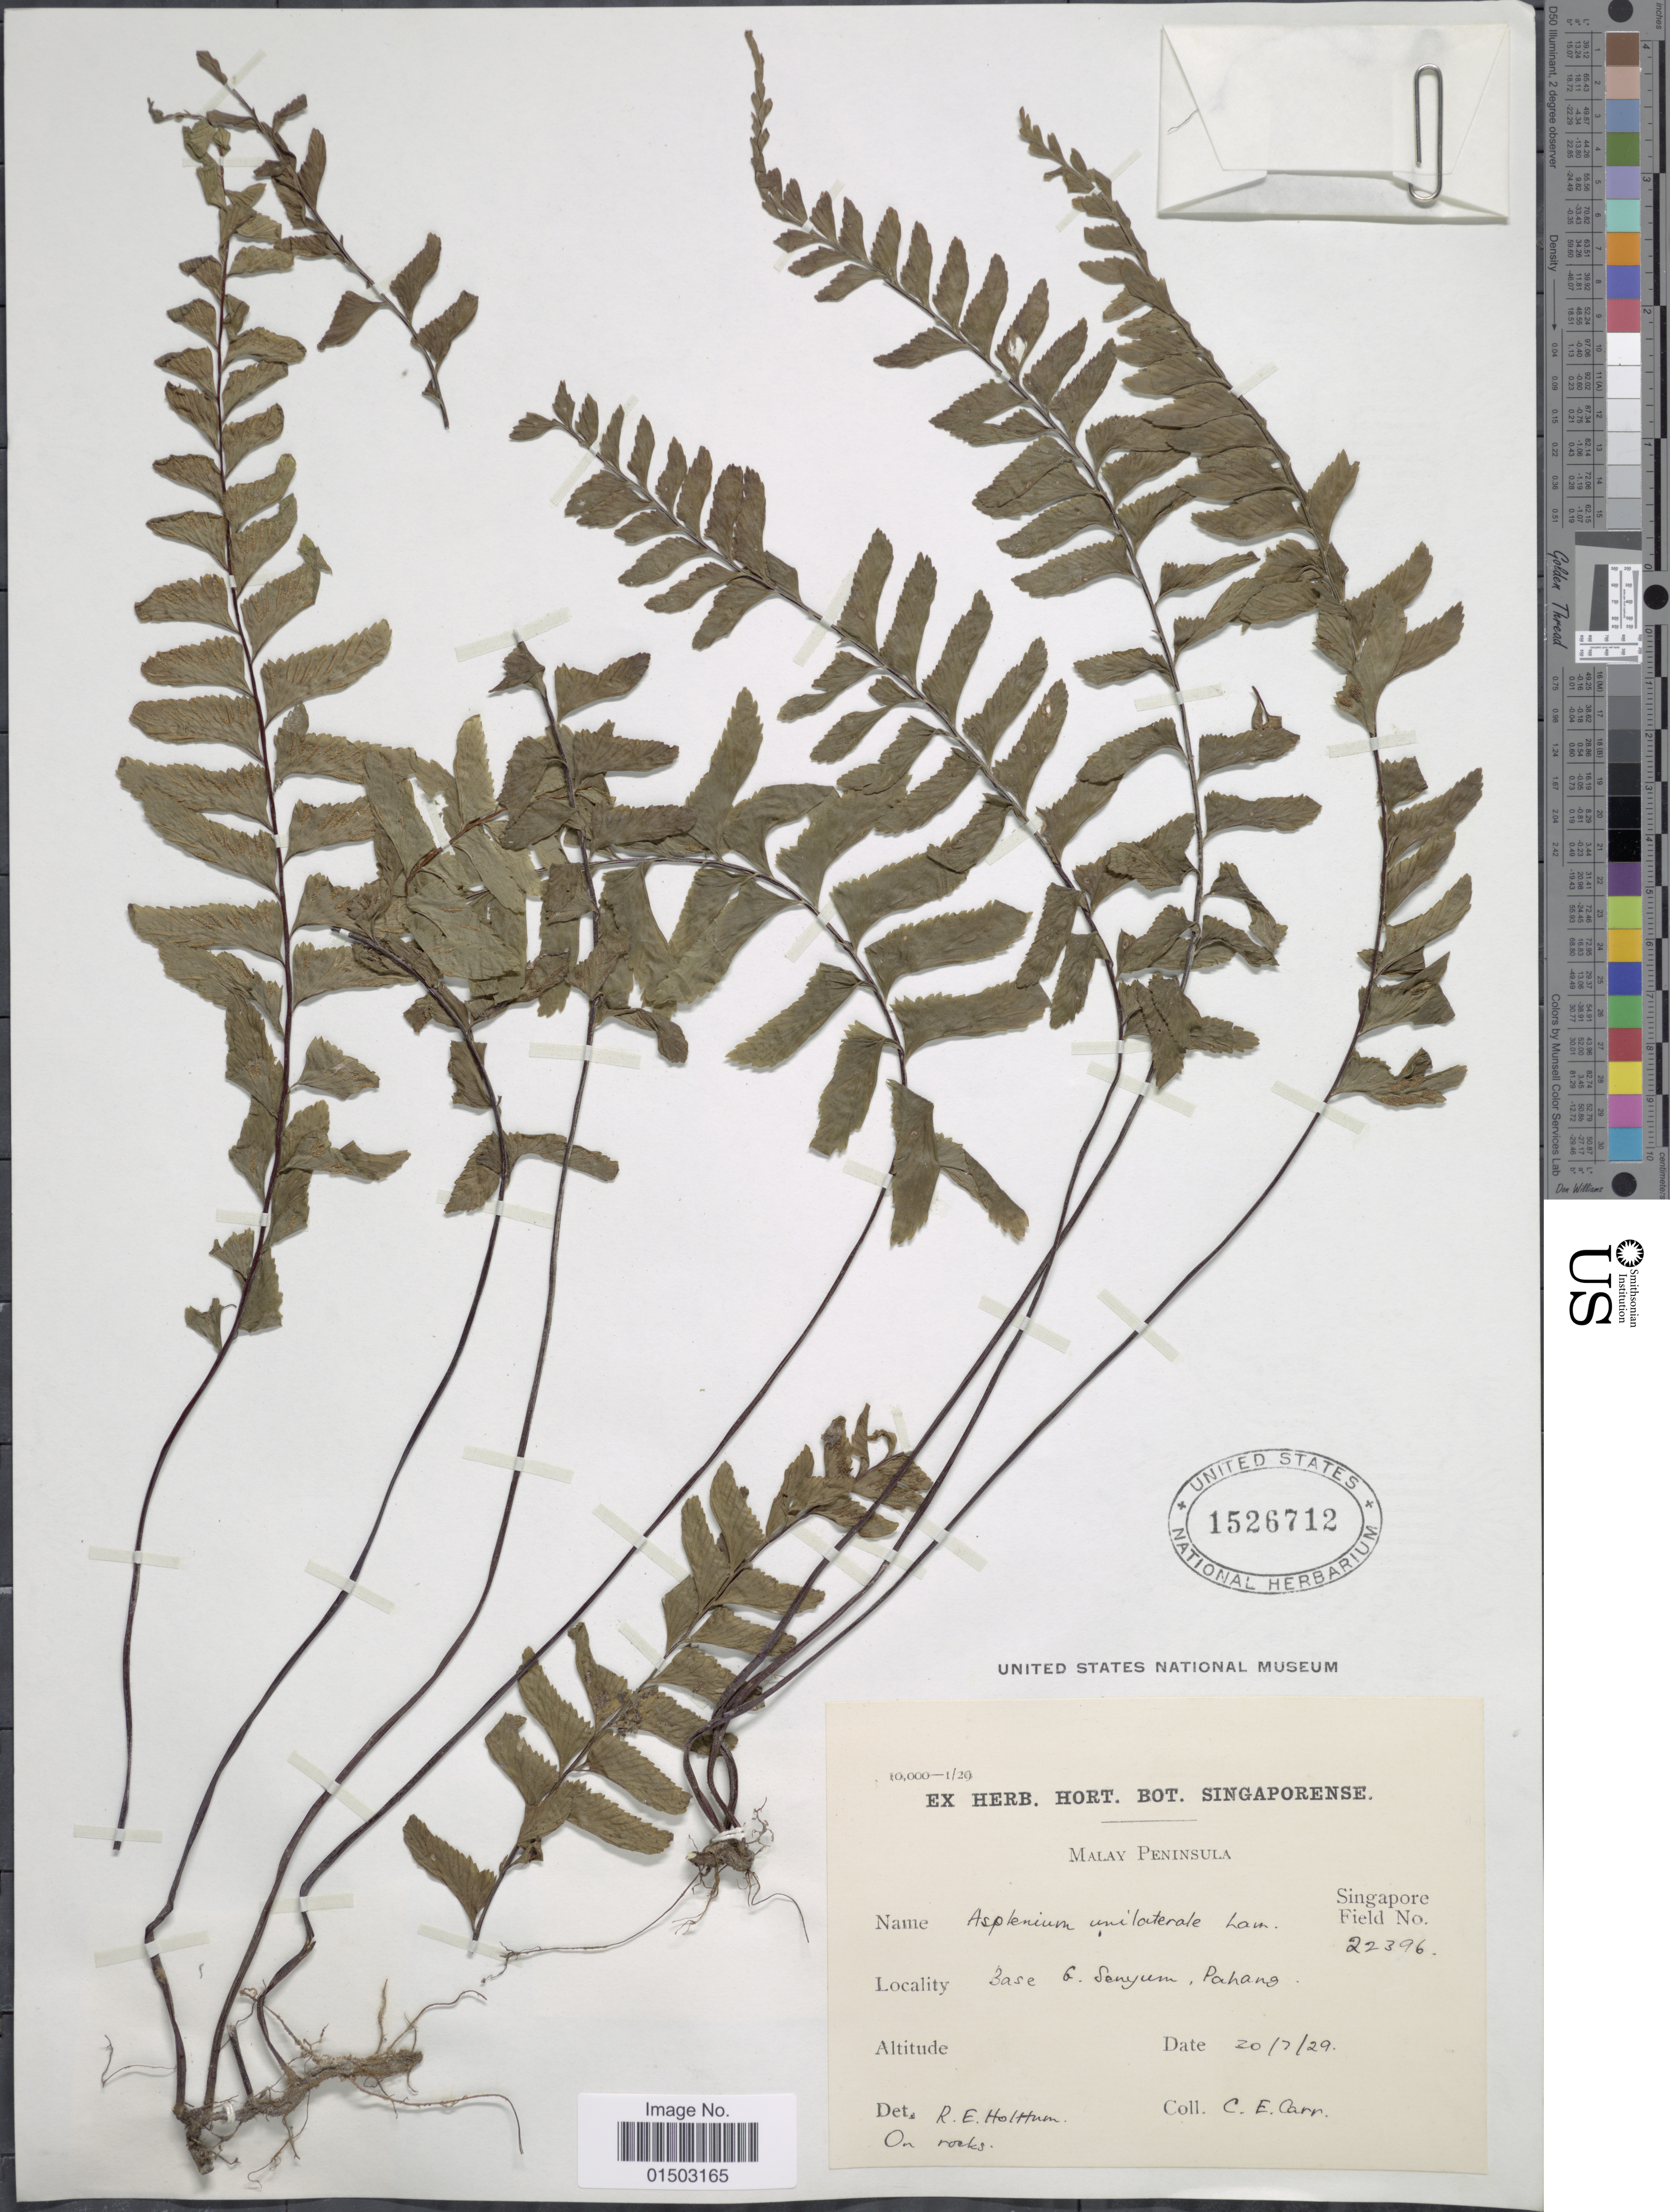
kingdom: Plantae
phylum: Tracheophyta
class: Polypodiopsida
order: Polypodiales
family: Aspleniaceae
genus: Hymenasplenium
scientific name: Hymenasplenium unilaterale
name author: (Lam.) Hayata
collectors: C. Carr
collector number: Singapore Field 22396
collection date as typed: Transcribed d/m/y: 20/7/29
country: Malaysia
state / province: Pahang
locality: Malay Peninsula, Base b [interpreted]. Senyum [interpreted], Pahang.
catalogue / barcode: US 1526712